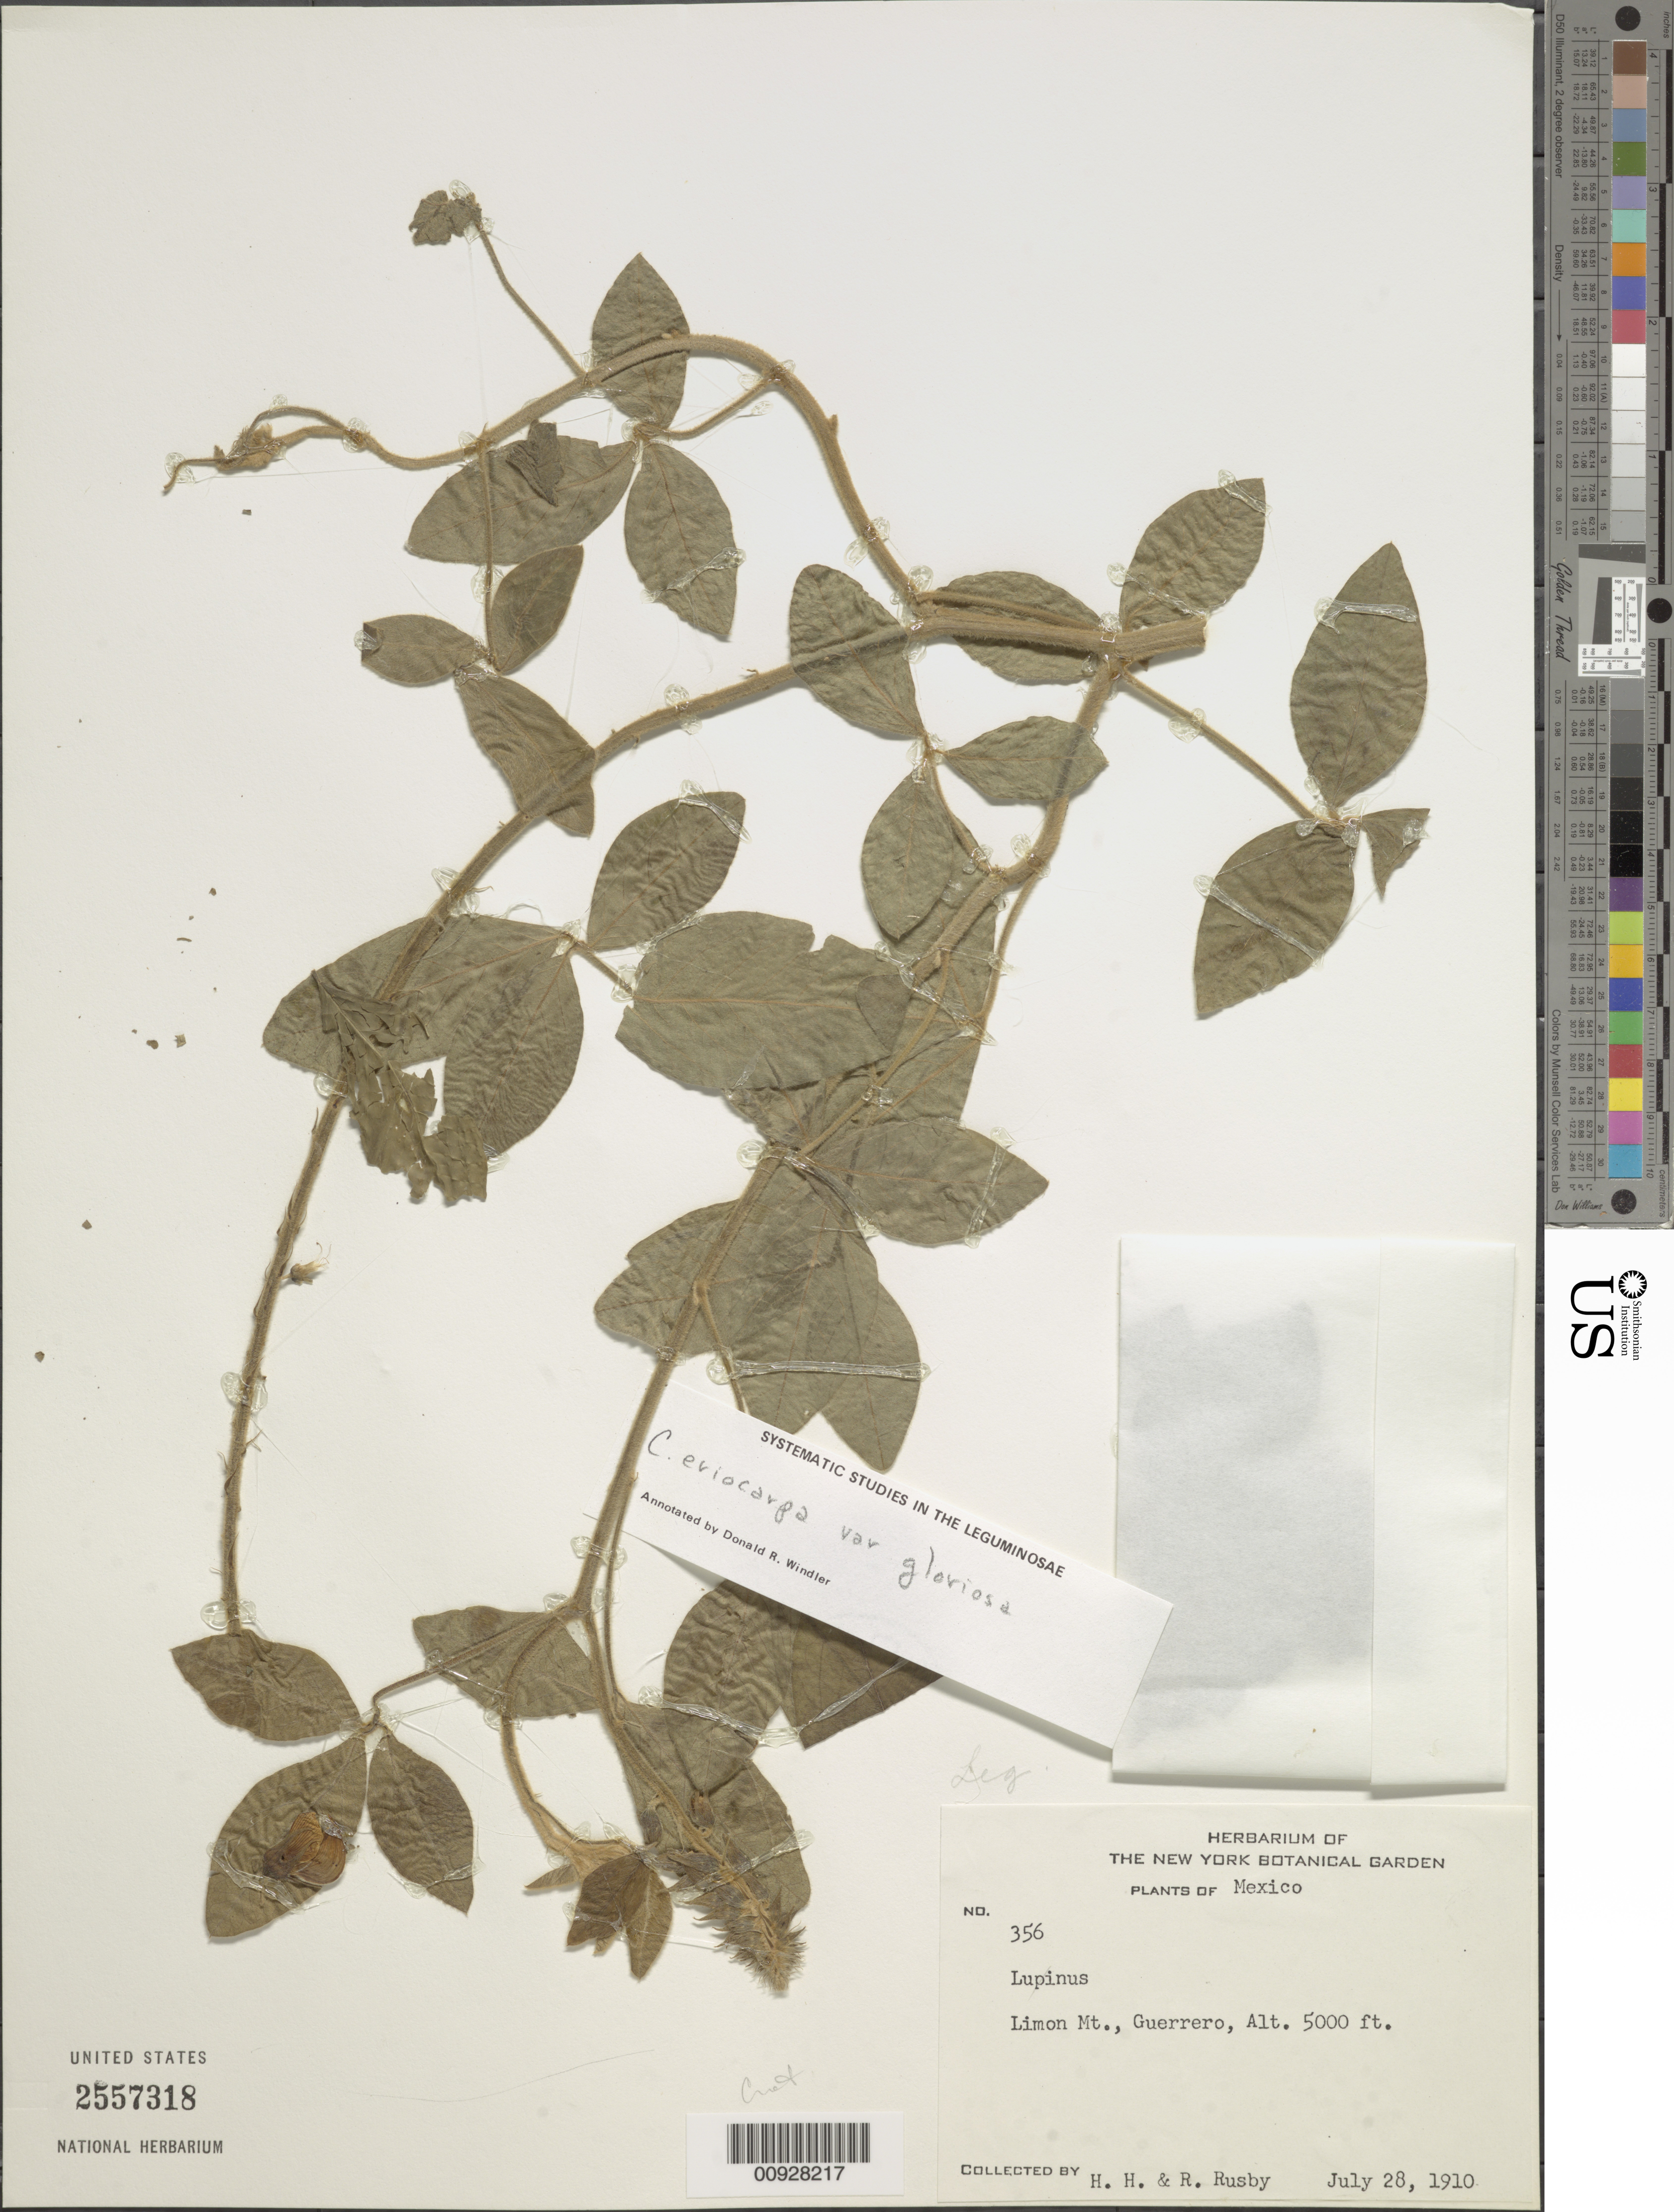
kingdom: Plantae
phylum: Tracheophyta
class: Magnoliopsida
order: Fabales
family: Fabaceae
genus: Crotalaria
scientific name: Crotalaria sp.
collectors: H. H. Rusby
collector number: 356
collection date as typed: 28 Jul 1910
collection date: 1910-07-28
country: Mexico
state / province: Guerrero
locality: Limon Mt., Guerrero.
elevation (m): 1524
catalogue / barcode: US 2557318